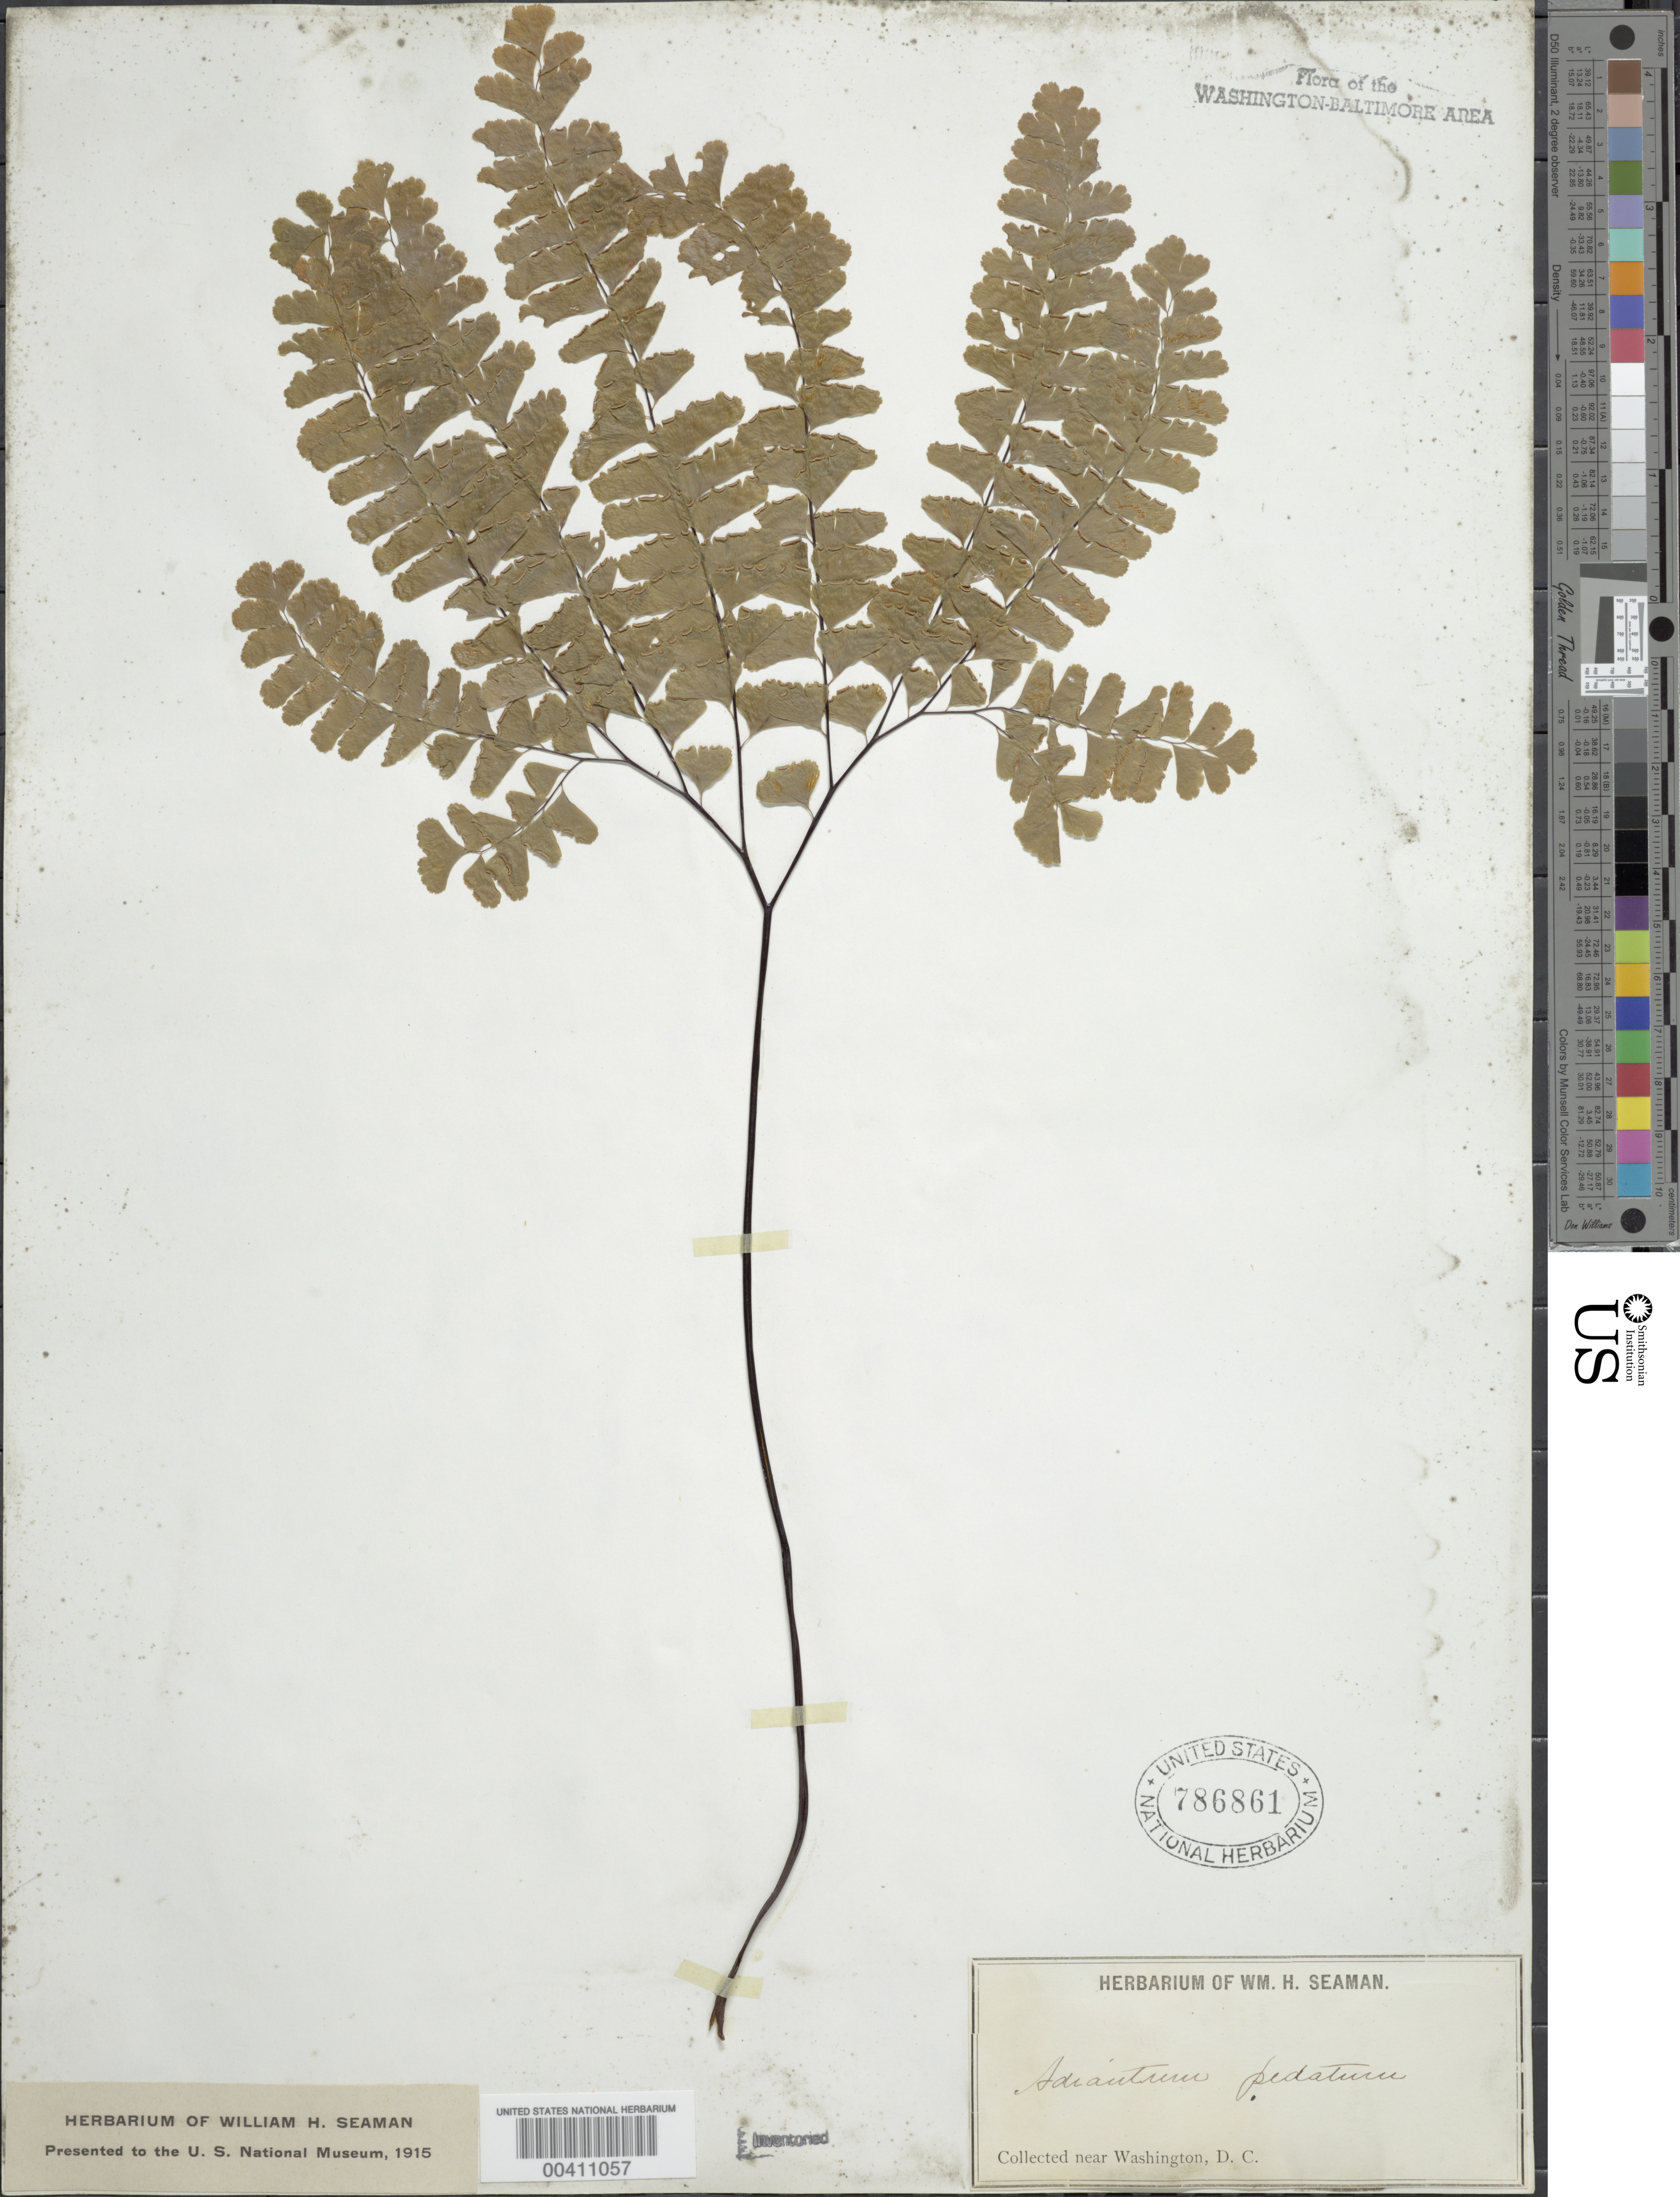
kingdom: Plantae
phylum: Tracheophyta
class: Polypodiopsida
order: Polypodiales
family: Pteridaceae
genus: Adiantum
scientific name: Adiantum pedatum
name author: L.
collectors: W. Seaman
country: United States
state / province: District of Columbia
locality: DC vicinity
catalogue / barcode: US 786861